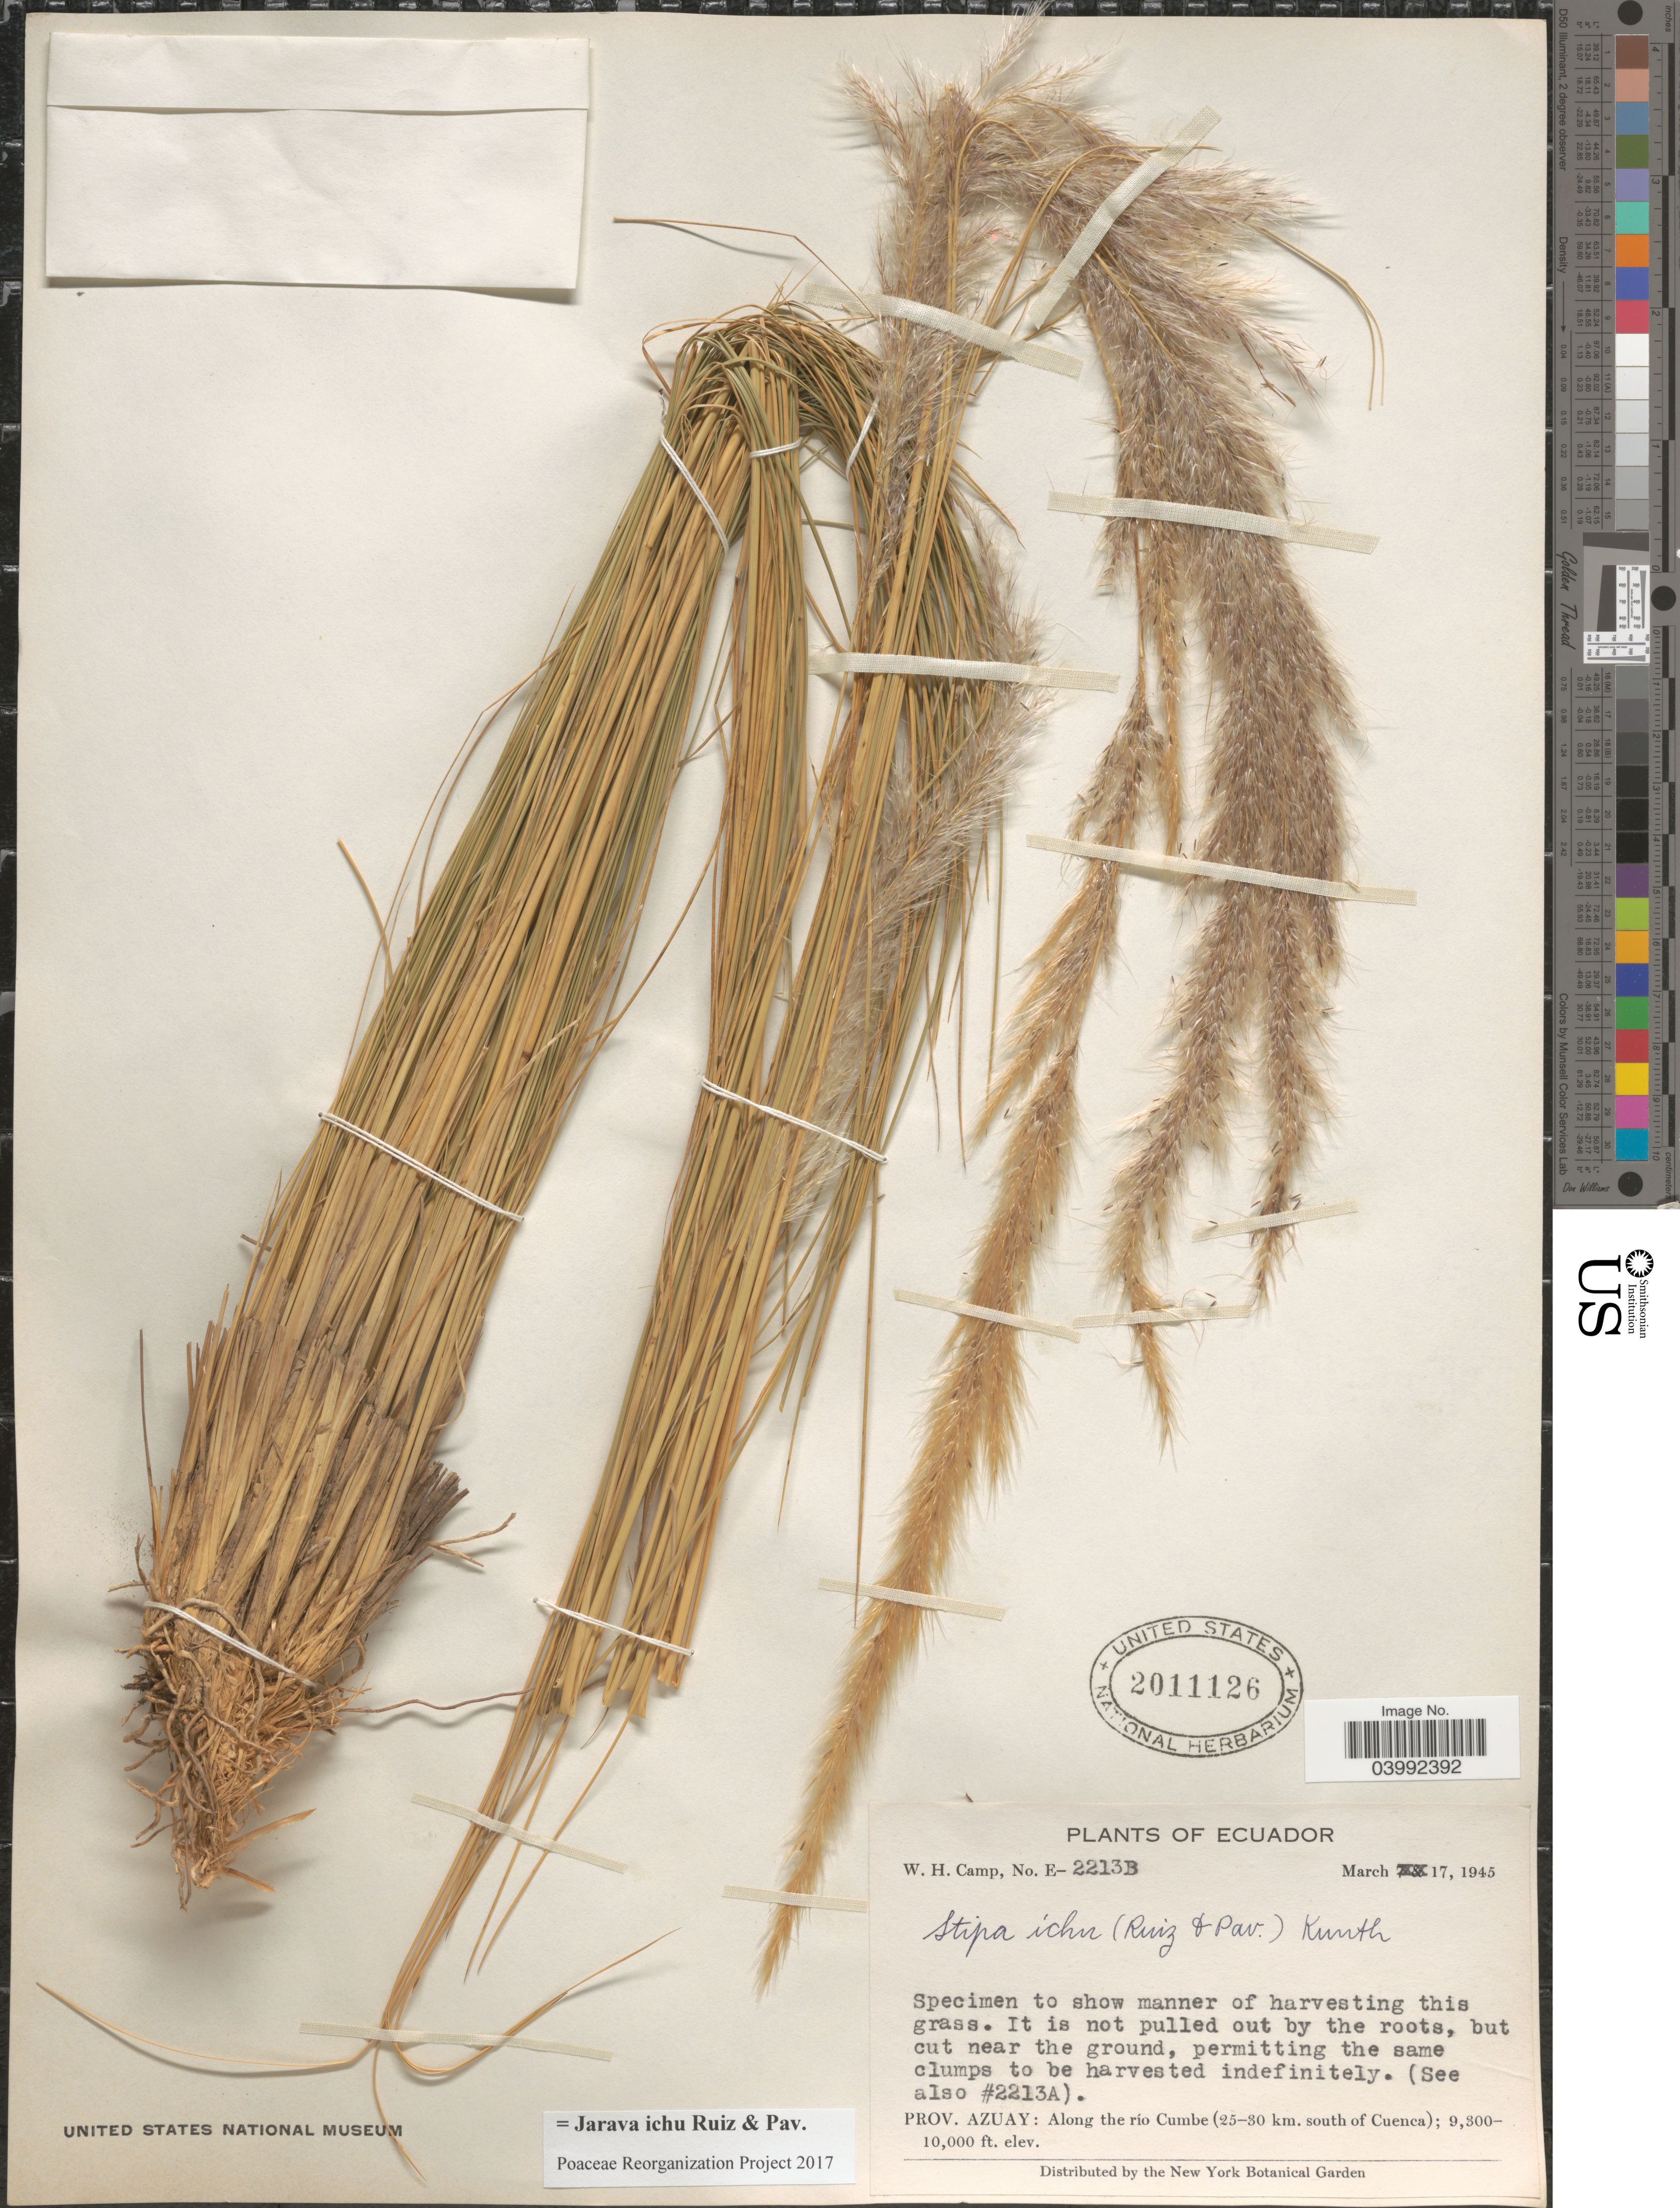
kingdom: Plantae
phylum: Tracheophyta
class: Liliopsida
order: Poales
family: Poaceae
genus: Jarava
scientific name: Jarava ichu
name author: Ruiz & Pav.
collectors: W. H. Camp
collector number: E-2213B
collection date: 1945-03-17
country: Ecuador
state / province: Azuay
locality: Along the río Cumbe (25-30 km. south of Cuenca).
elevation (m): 2835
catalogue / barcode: US 2011126